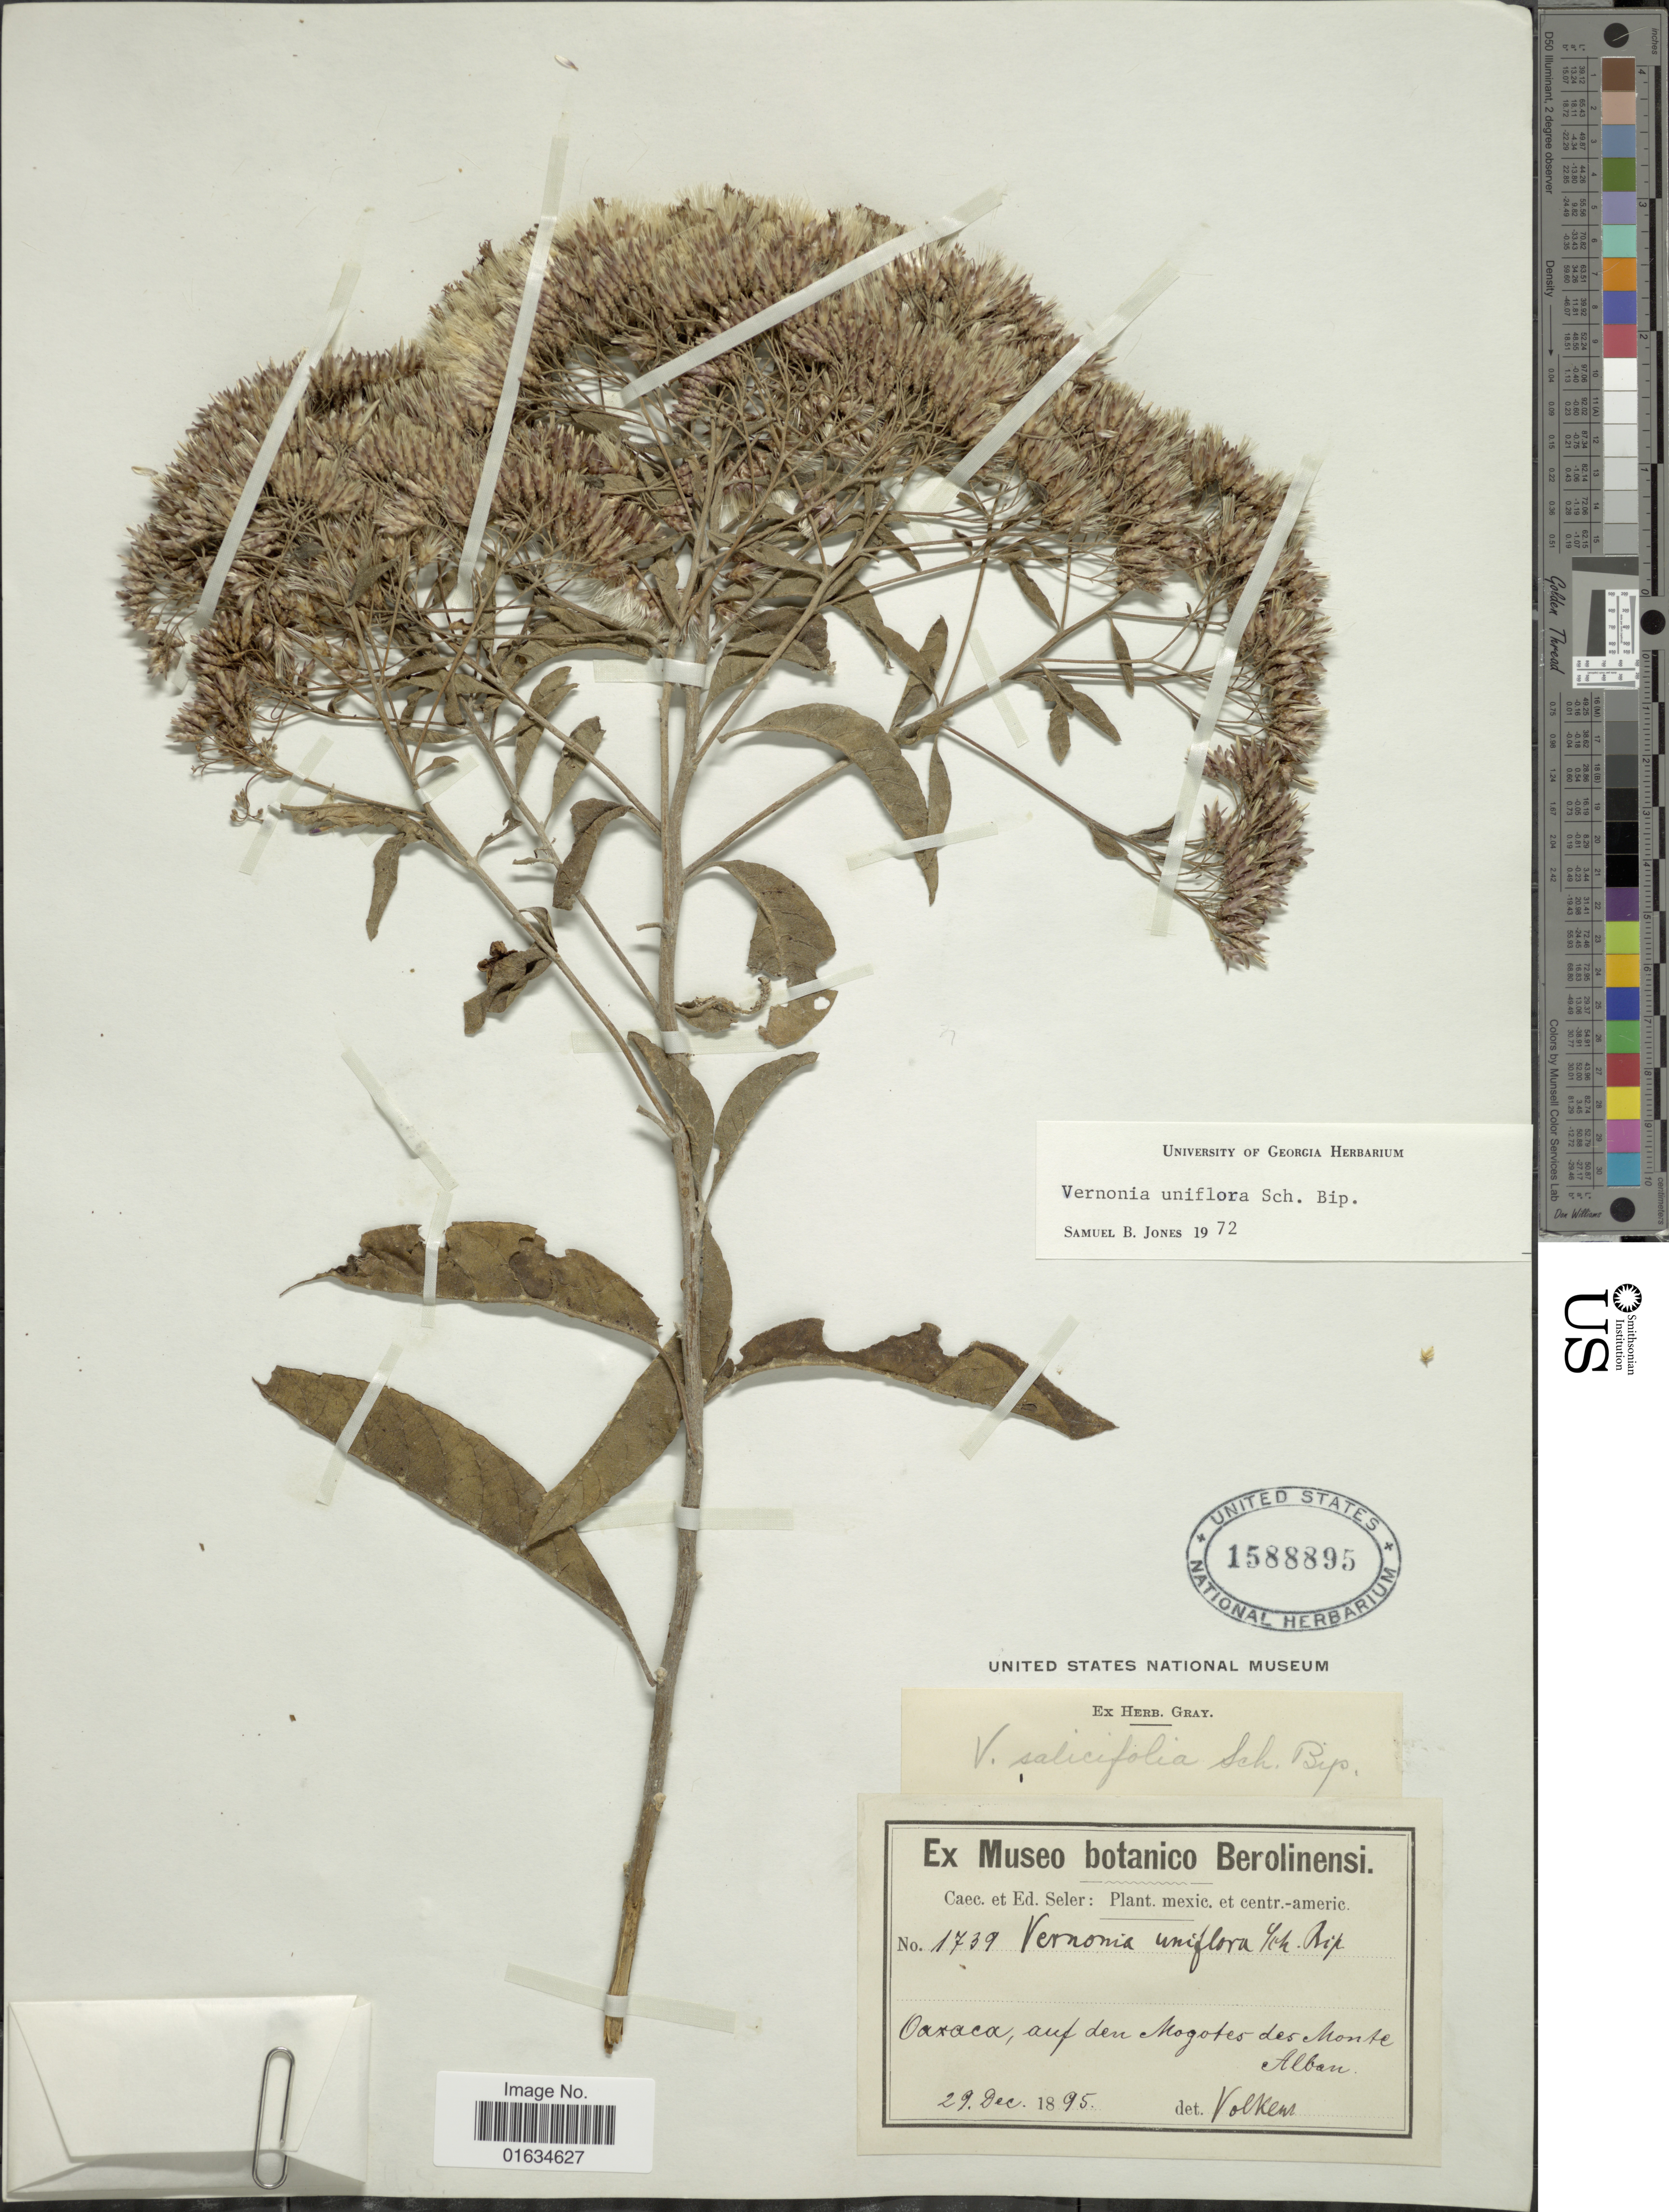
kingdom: Plantae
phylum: Tracheophyta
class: Magnoliopsida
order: Asterales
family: Asteraceae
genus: Critoniopsis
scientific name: Critoniopsis salicifolia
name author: (DC.) H. Rob.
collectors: ex Caec. et Ed Seler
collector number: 1739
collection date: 1895-12-29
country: Mexico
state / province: Oaxaca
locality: Auf den Mogotes des Monte Alban.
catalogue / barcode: US 1588895